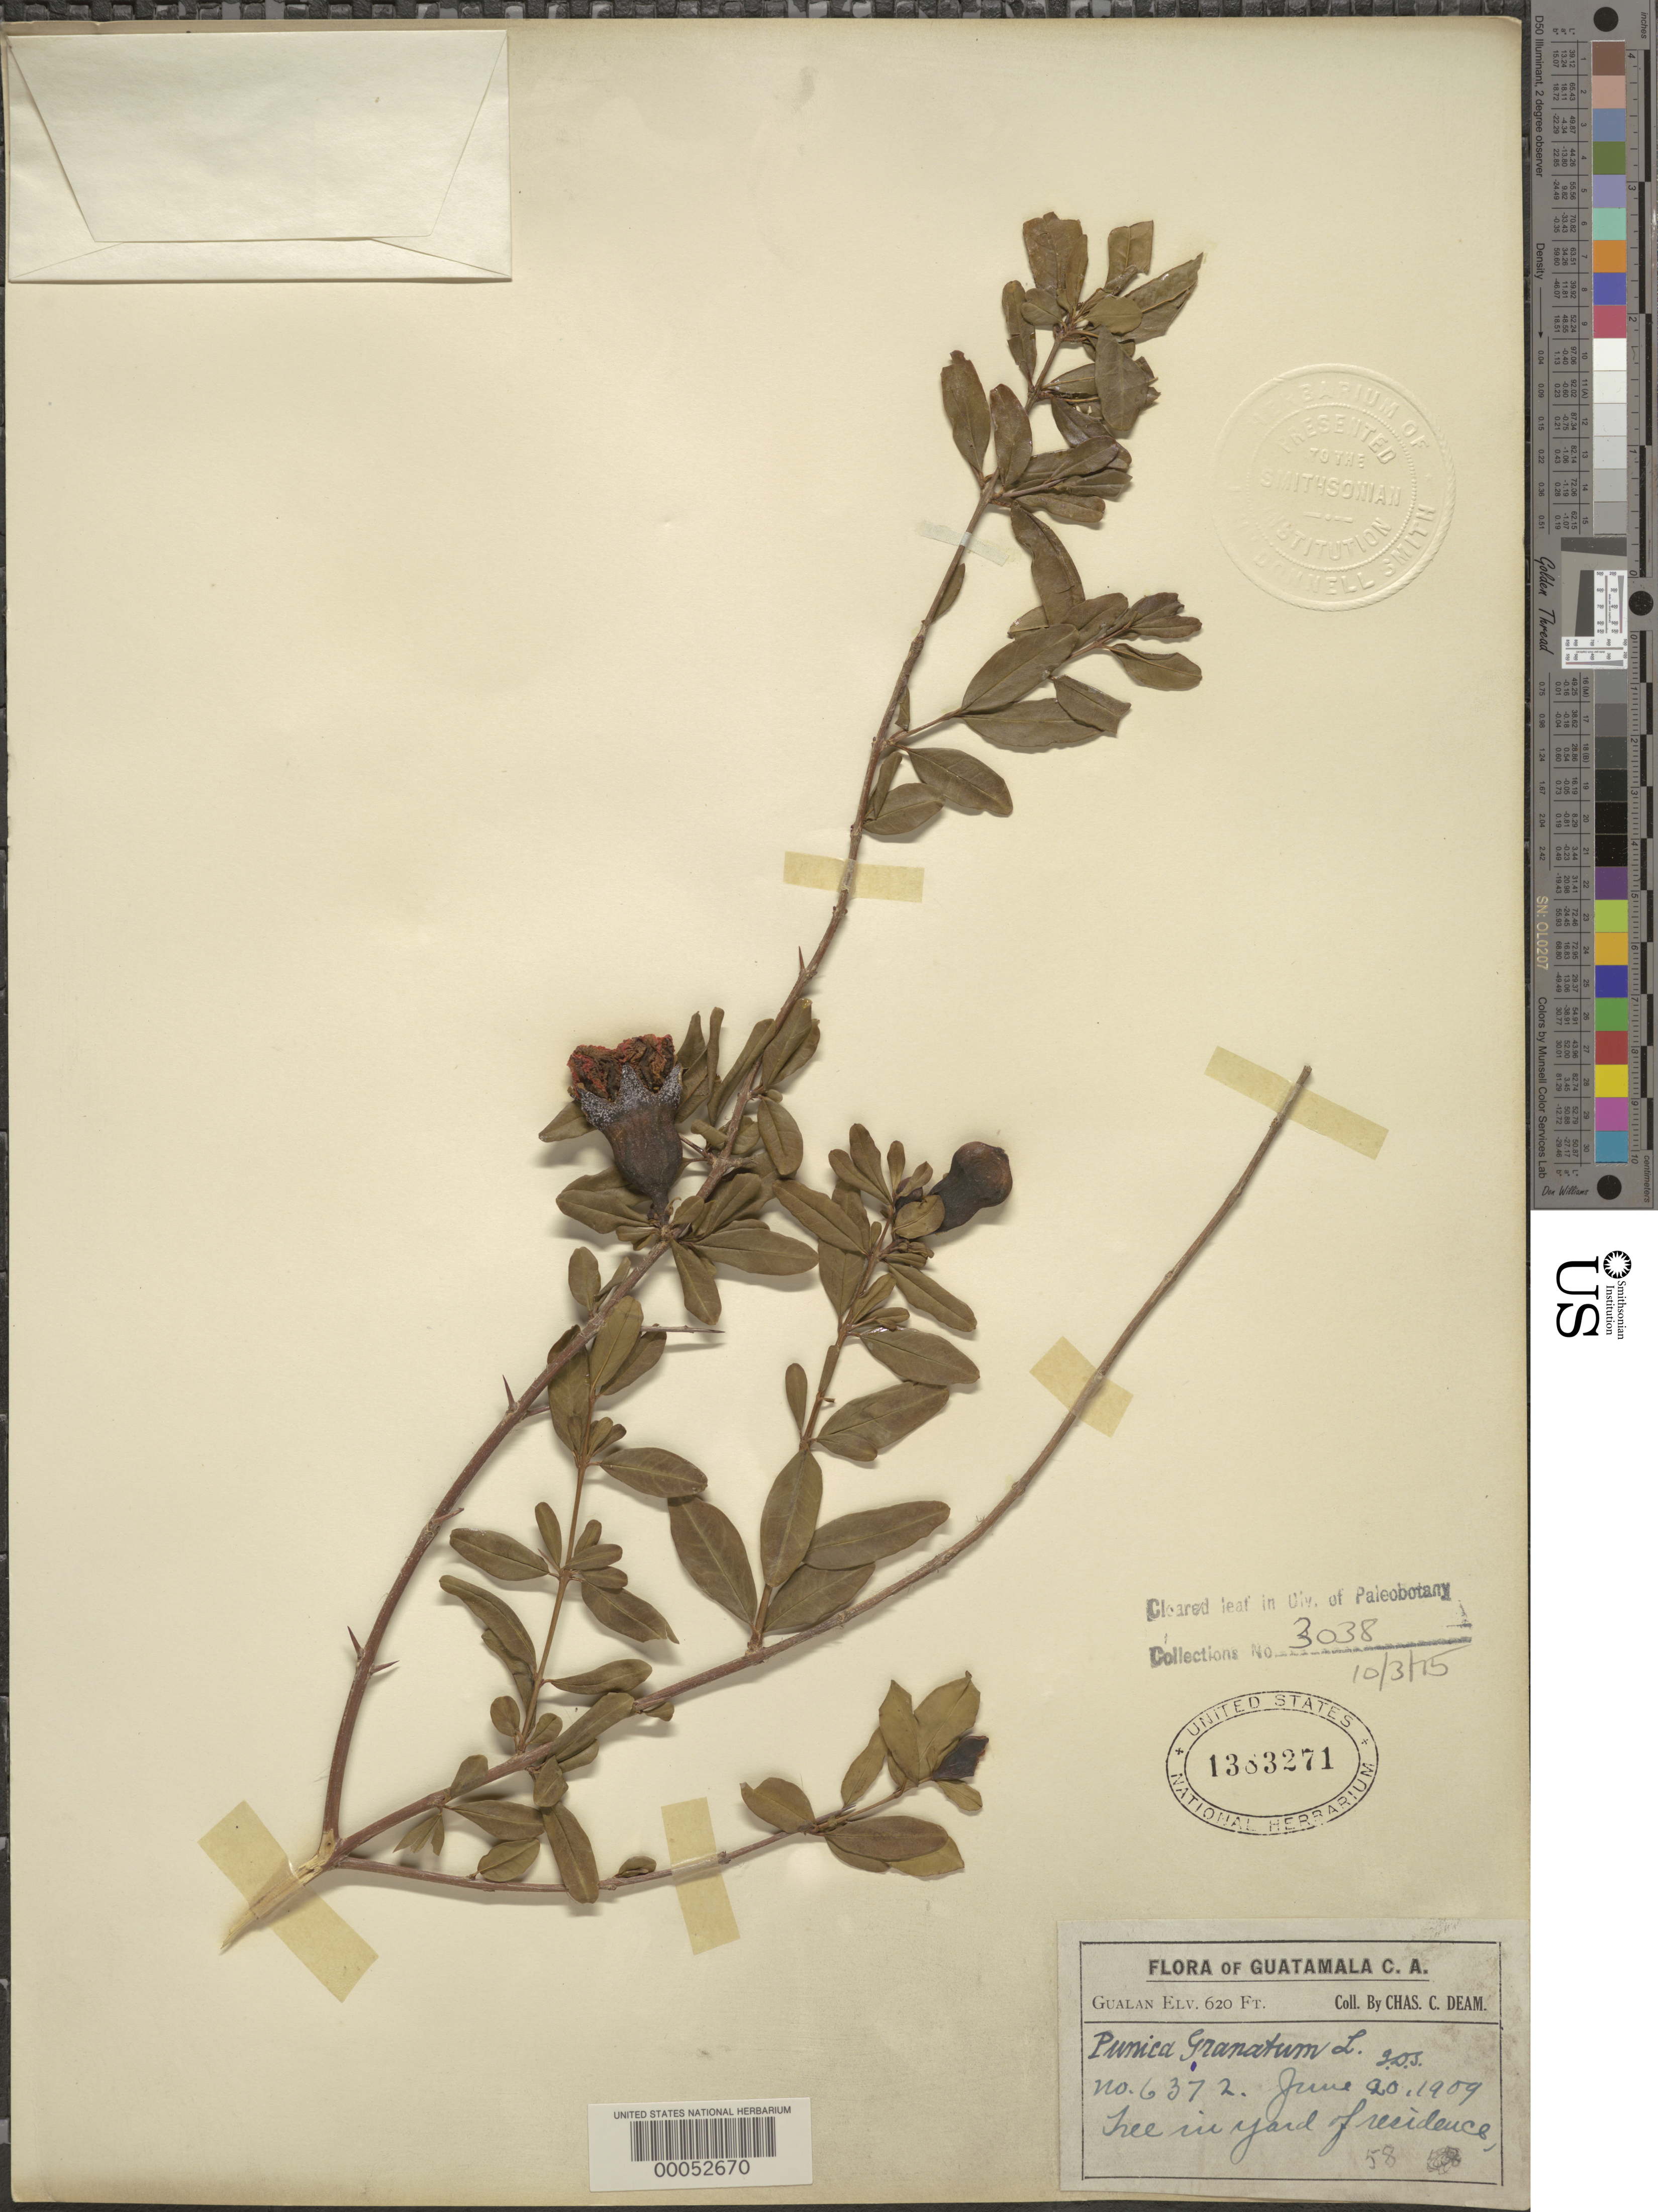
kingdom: Plantae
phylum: Tracheophyta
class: Magnoliopsida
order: Myrtales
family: Lythraceae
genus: Punica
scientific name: Punica granatum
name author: L.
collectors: C. C. Deam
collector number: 6372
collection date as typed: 20 Jun 1909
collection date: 1909-06-20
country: Guatemala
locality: In yard of residence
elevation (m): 189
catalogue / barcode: US 1383271